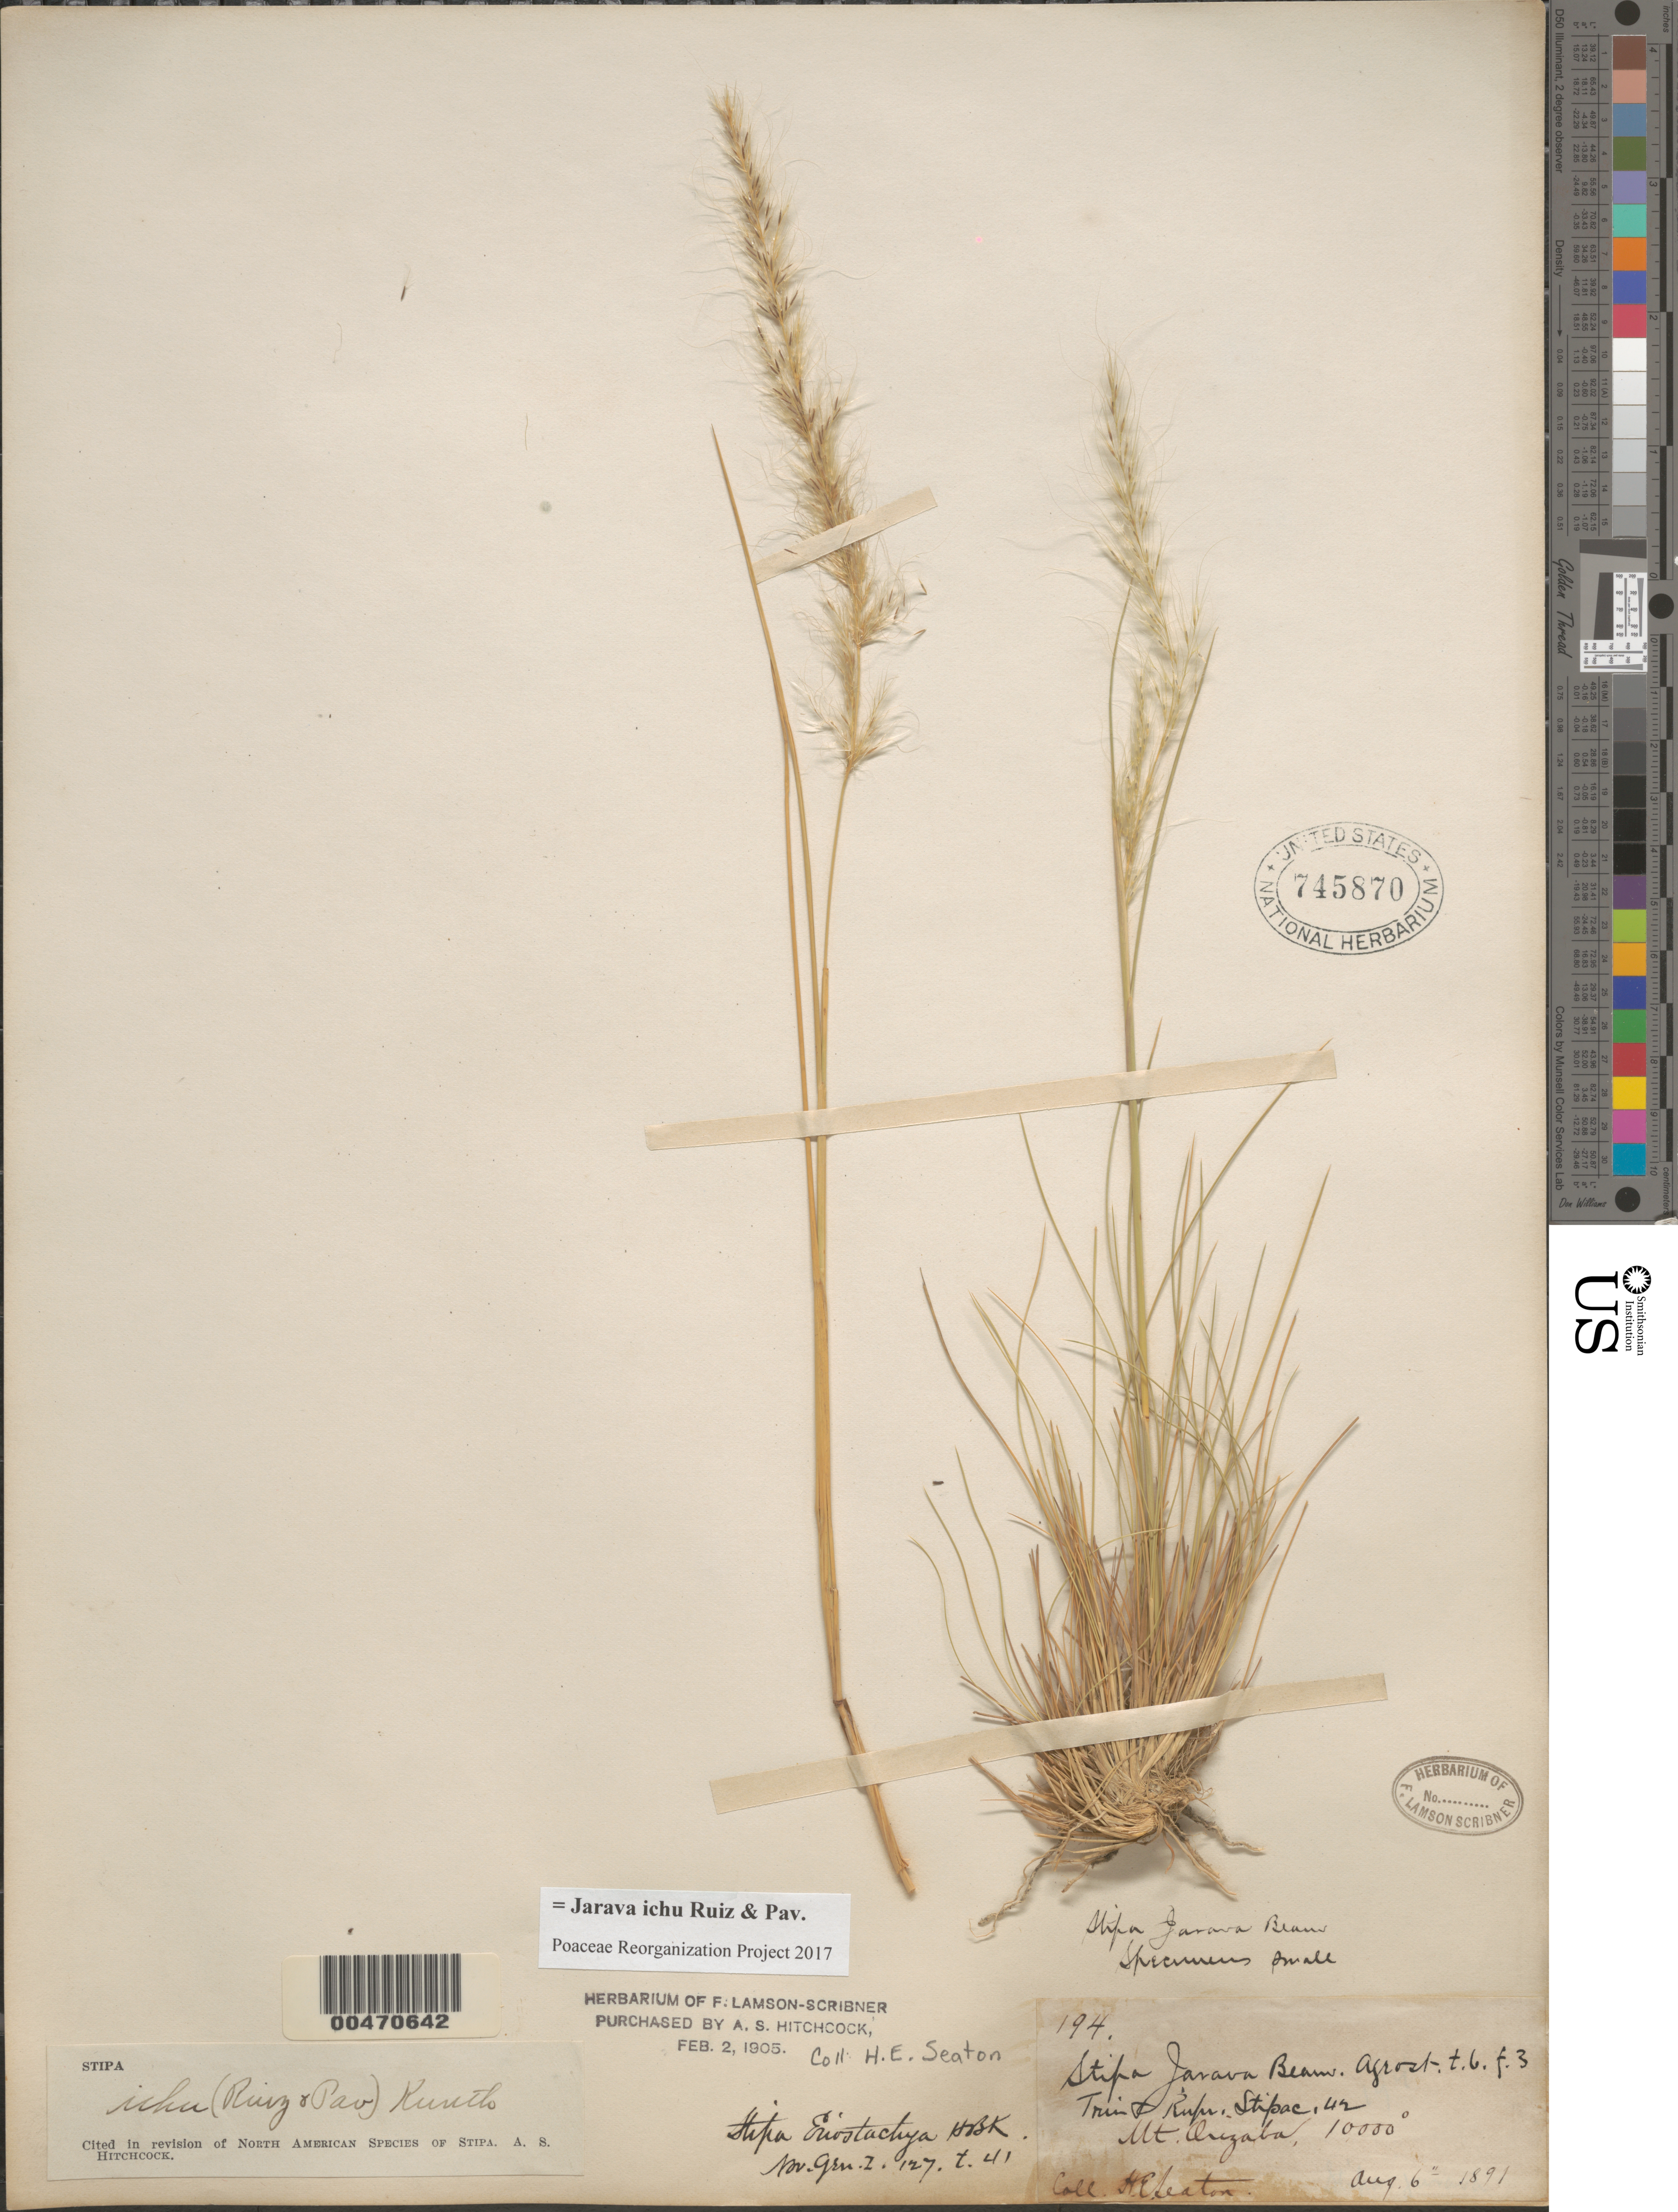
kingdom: Plantae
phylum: Tracheophyta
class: Liliopsida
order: Poales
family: Poaceae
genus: Jarava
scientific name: Jarava ichu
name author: Ruiz & Pav.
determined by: Poaceae Reorganization Project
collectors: H. E. Seaton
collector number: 194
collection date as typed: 6 Aug 1891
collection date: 1891-08-06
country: Mexico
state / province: Veracruz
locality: Mt Orizaba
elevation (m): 3048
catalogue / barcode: US 745870